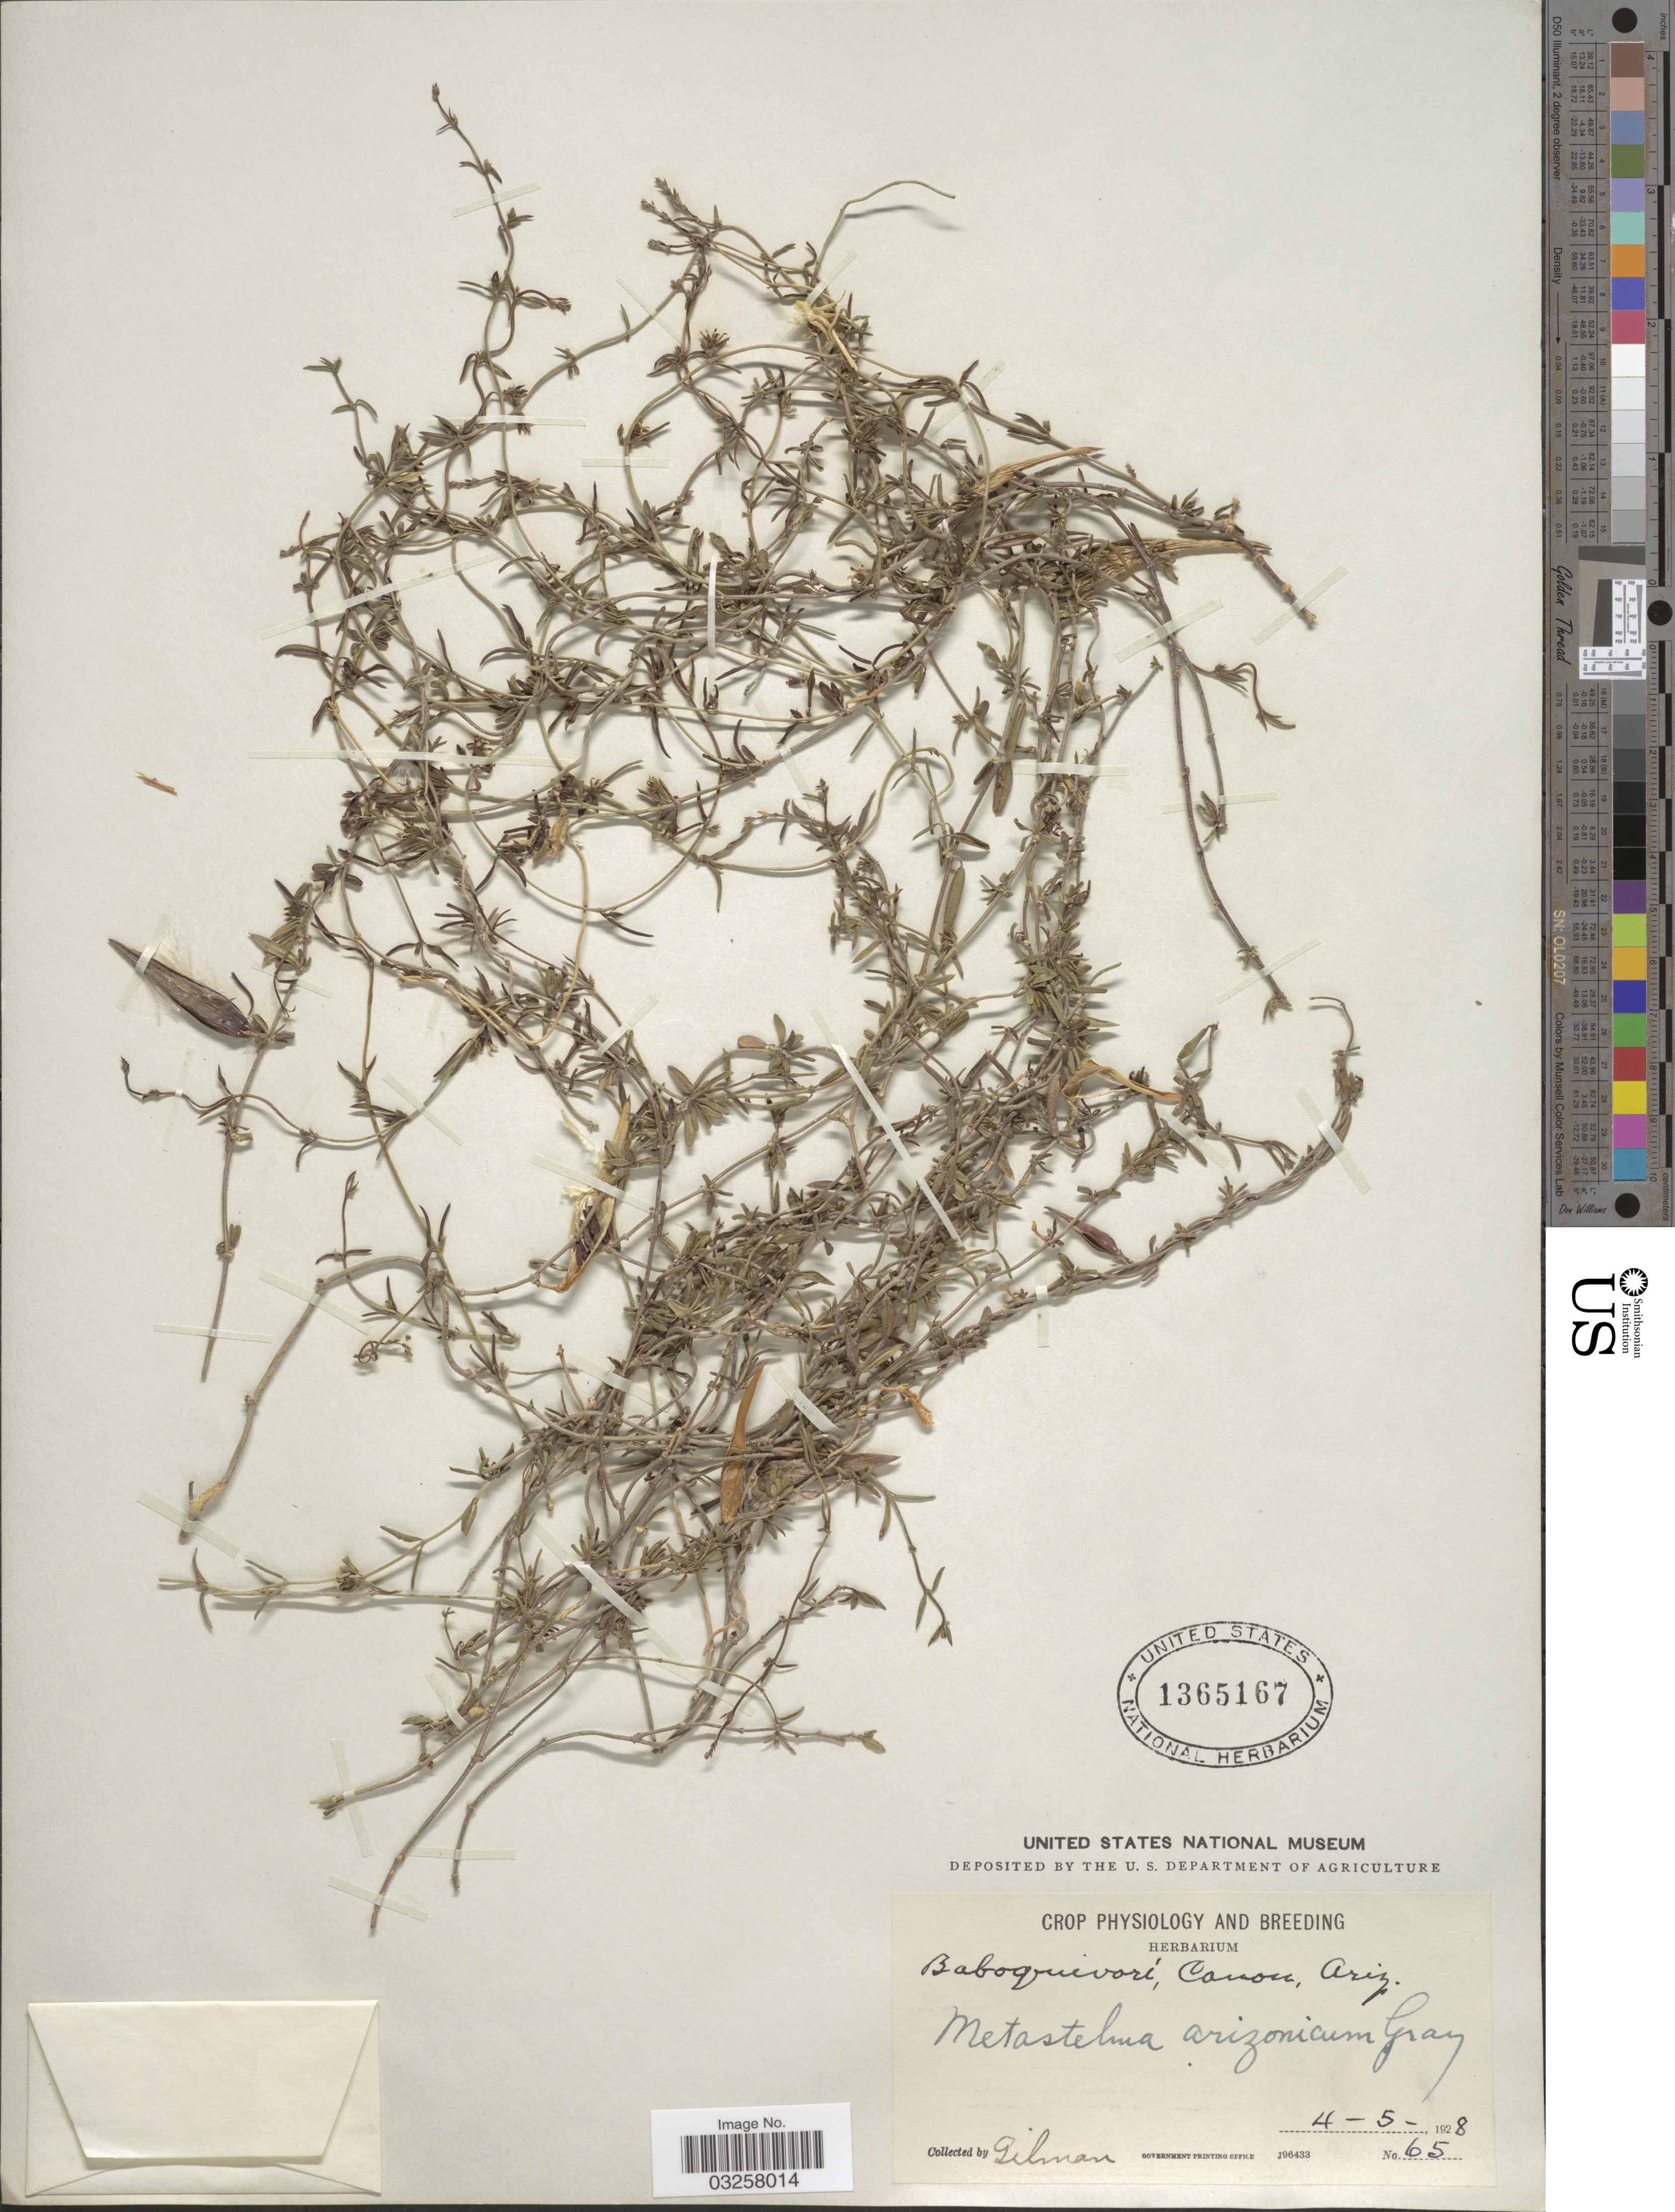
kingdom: Plantae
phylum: Tracheophyta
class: Magnoliopsida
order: Gentianales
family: Apocynaceae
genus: Metastelma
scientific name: Metastelma arizonicum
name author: A. Gray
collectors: -. Gilman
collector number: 65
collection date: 1928-04-05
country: United States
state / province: Arizona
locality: Baboquivari, Canon.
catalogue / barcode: US 1365167